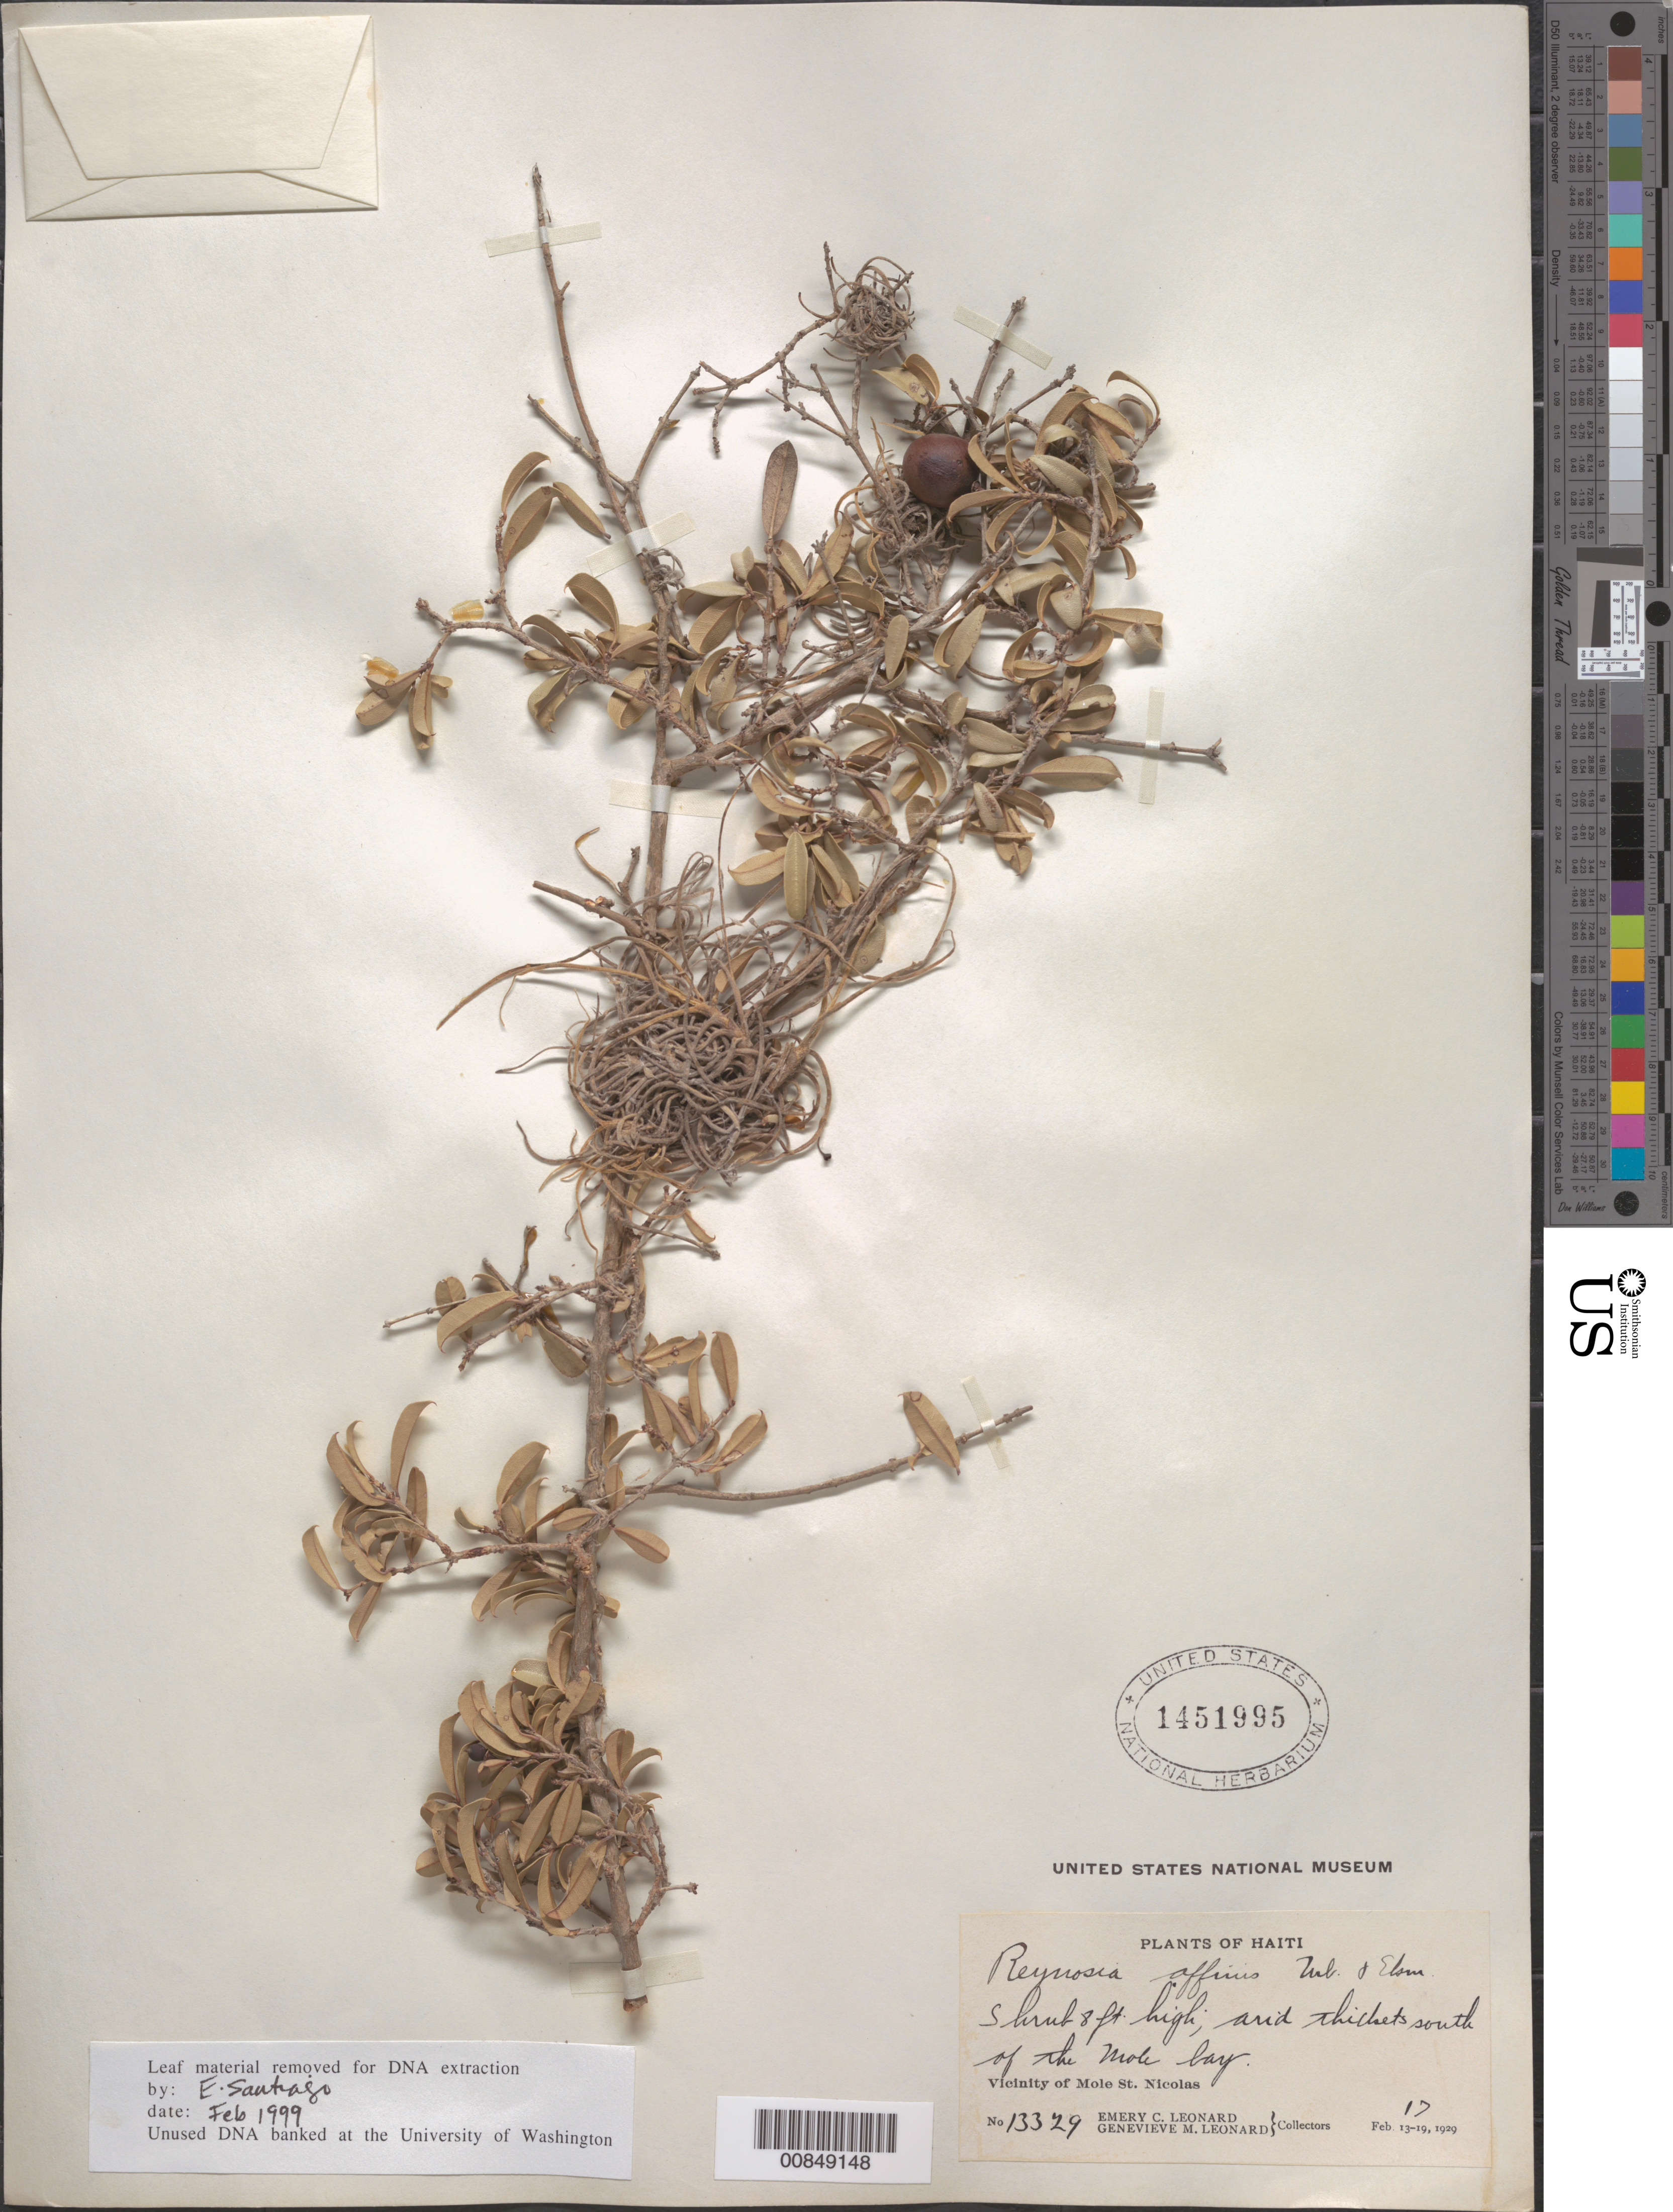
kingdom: Plantae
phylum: Tracheophyta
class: Magnoliopsida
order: Rosales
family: Rhamnaceae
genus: Reynosia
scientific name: Reynosia affinis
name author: Urb. & Ekman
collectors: E. C. Leonard & G. M. Leonard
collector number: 13329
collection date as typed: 17 Feb 1929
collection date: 1929-02-17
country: Haiti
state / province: Nord-Ouest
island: Hispaniola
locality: Vicinity of Mole St. Nicolas, S of the Mole Bay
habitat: Arid thickets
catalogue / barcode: US 1451995